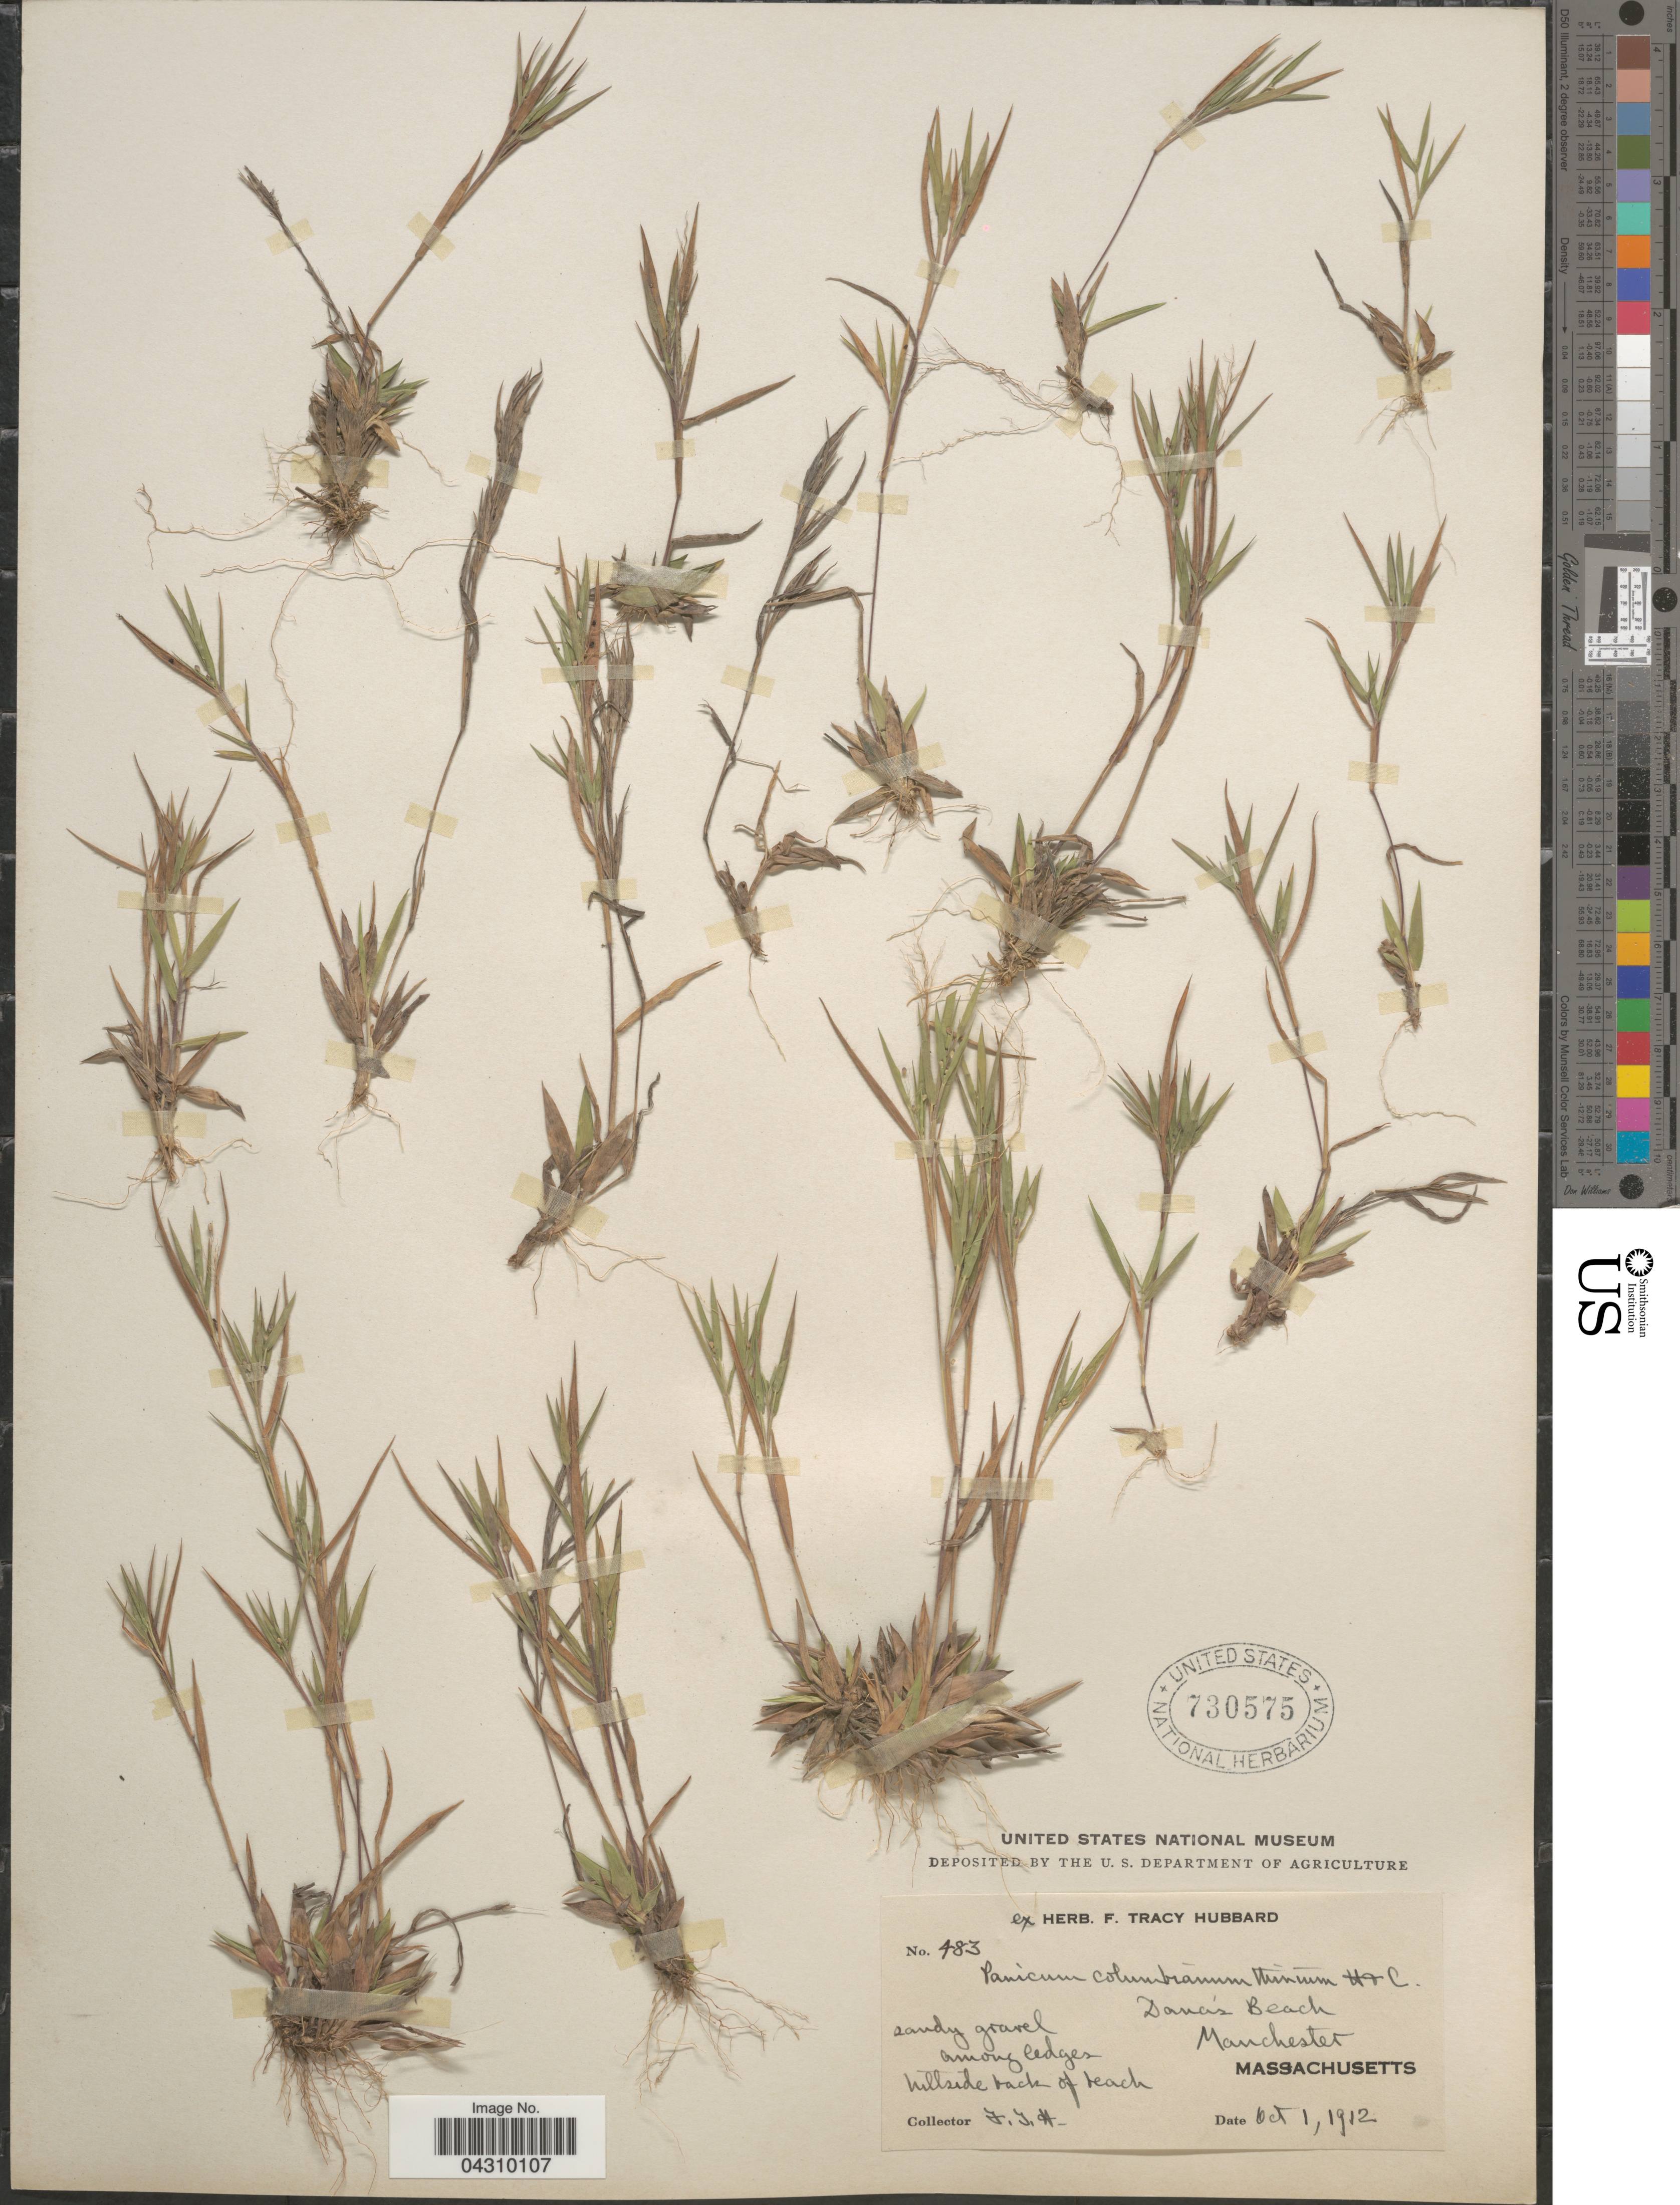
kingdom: Plantae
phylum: Tracheophyta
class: Liliopsida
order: Poales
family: Poaceae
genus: Dichanthelium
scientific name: Dichanthelium acuminatum var. acuminatum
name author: (Sw.) Gould & C.A. Clark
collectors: F. T. Hubbard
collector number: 483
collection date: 1912-10-01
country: United States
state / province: Massachusetts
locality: Dana's Beach. Manchester.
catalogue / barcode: US 730575